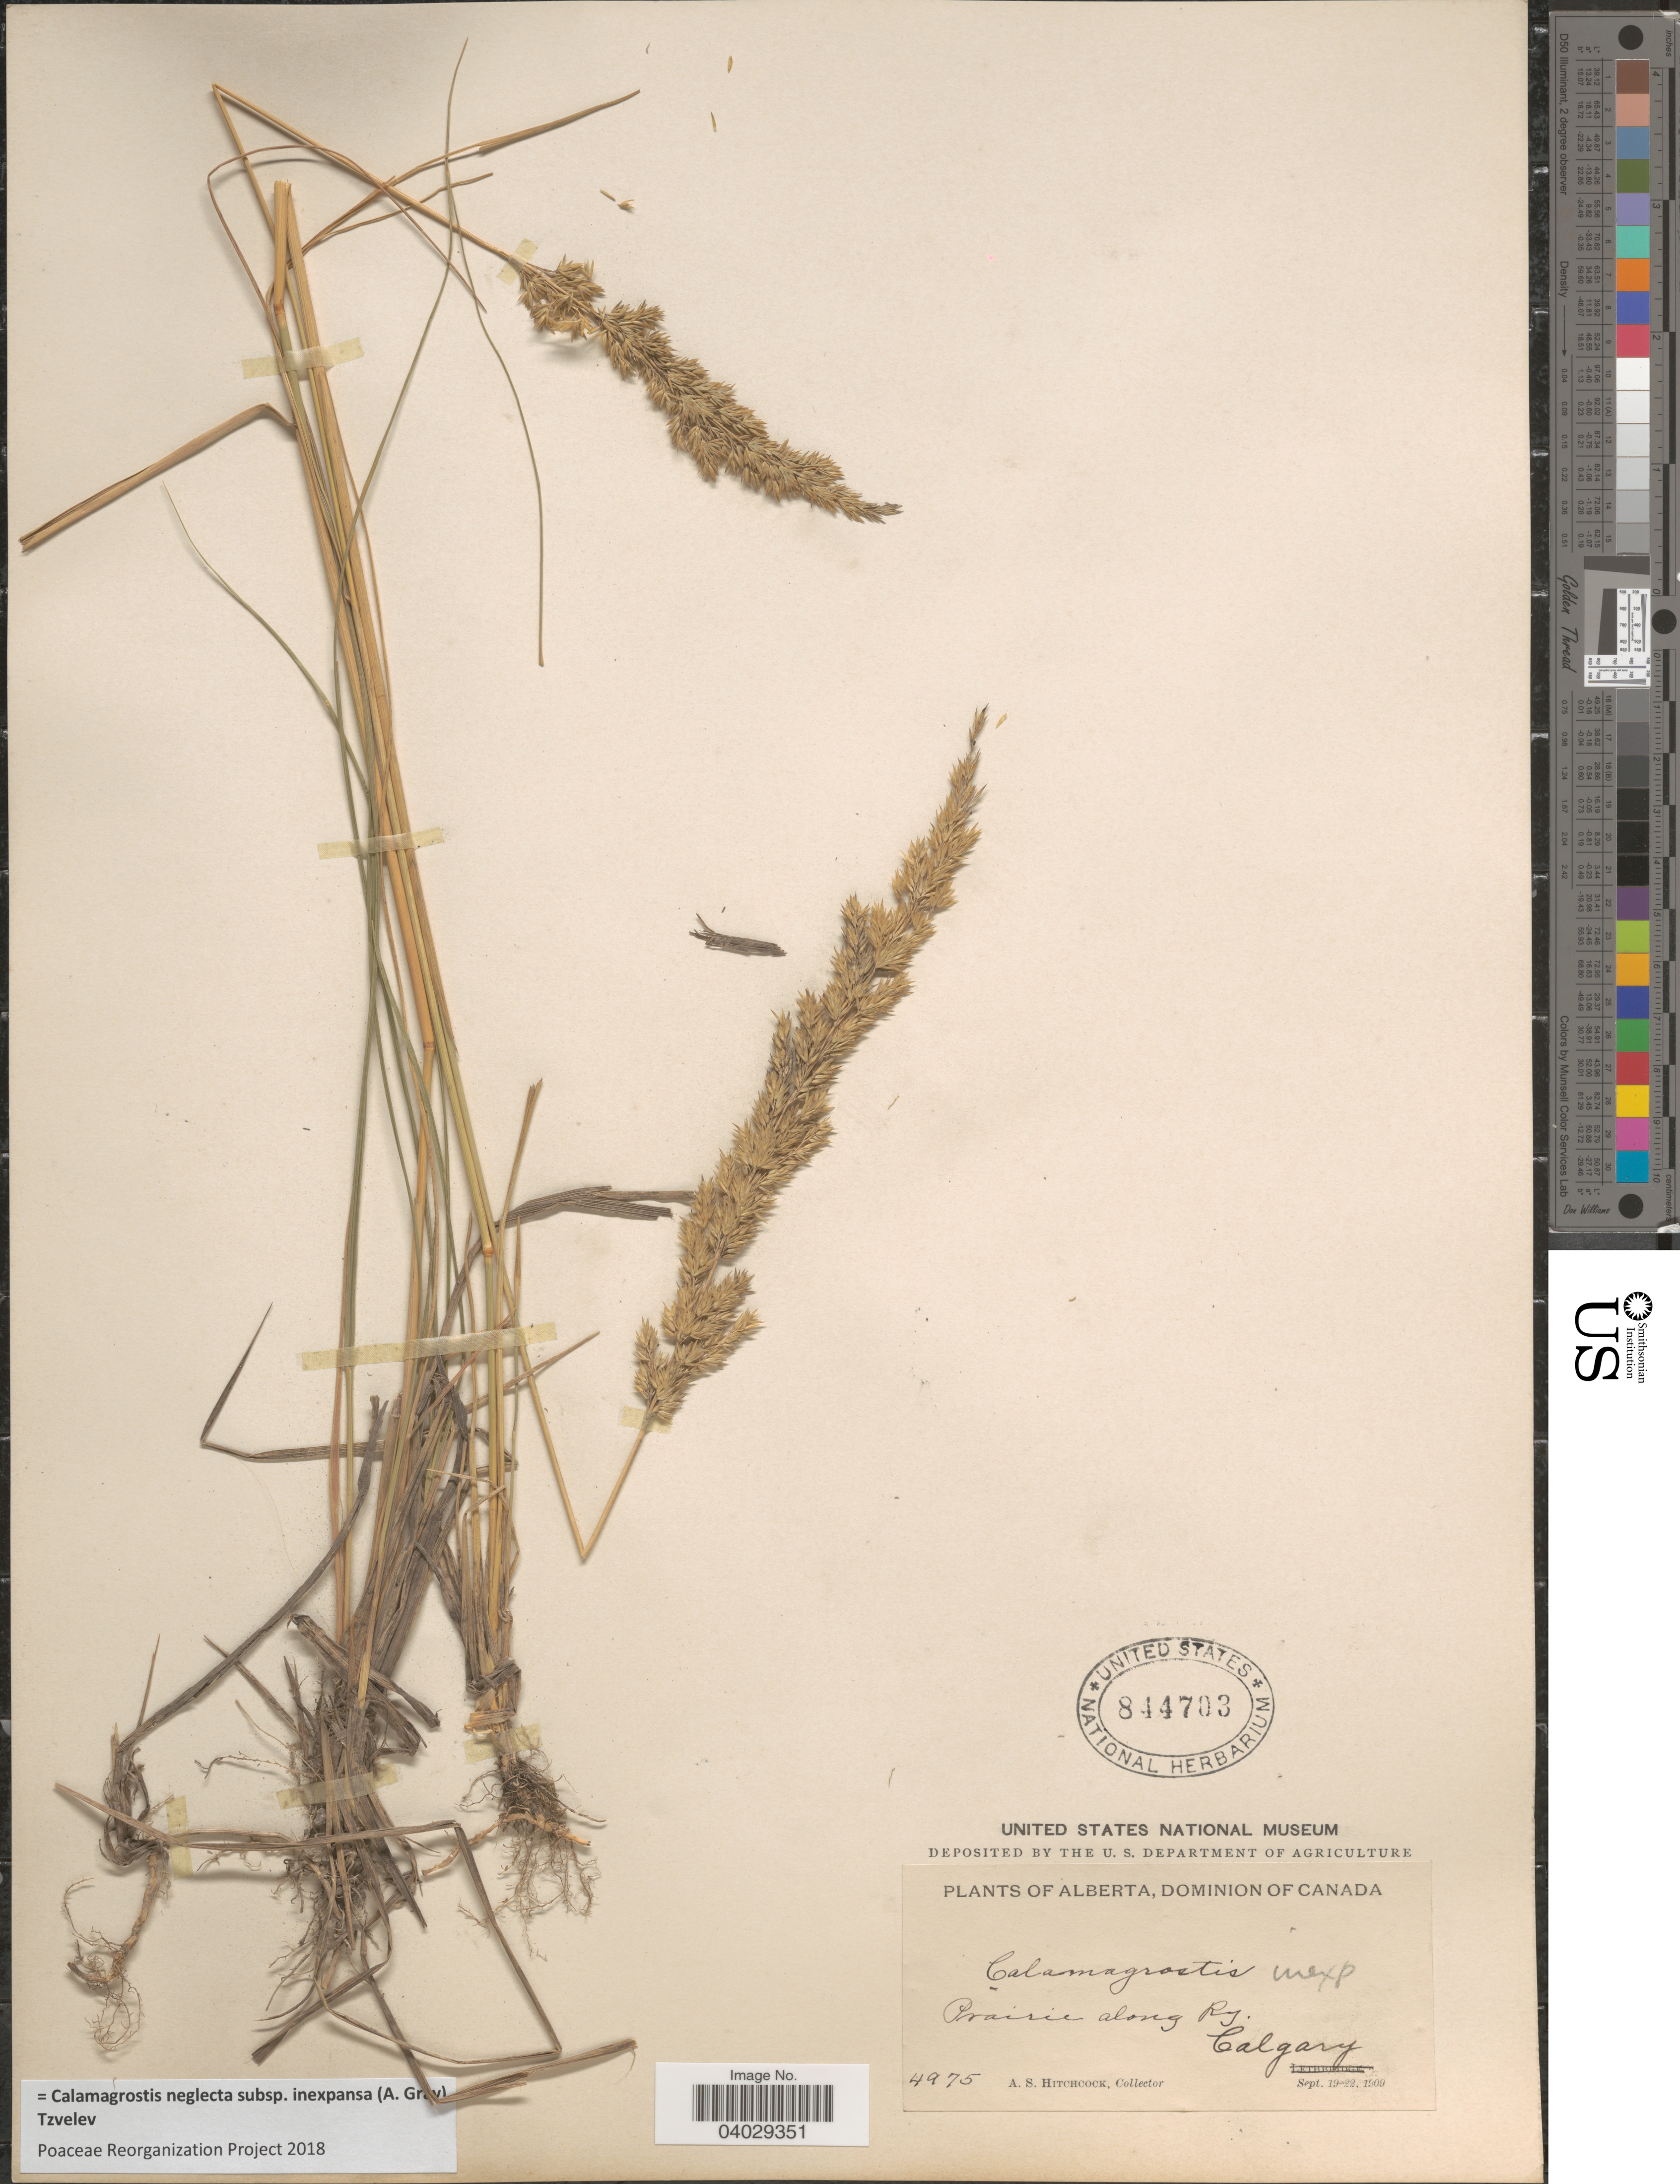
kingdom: Plantae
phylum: Tracheophyta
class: Liliopsida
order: Poales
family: Poaceae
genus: Calamagrostis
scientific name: Calamagrostis neglecta subsp. inexpansa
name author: (A. Gray) Tzvelev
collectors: A. S. Hitchcock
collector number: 4975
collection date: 1909-09-19/1909-09-29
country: Canada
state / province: Alberta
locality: Prairie along Ry. Calgary.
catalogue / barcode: US 844703